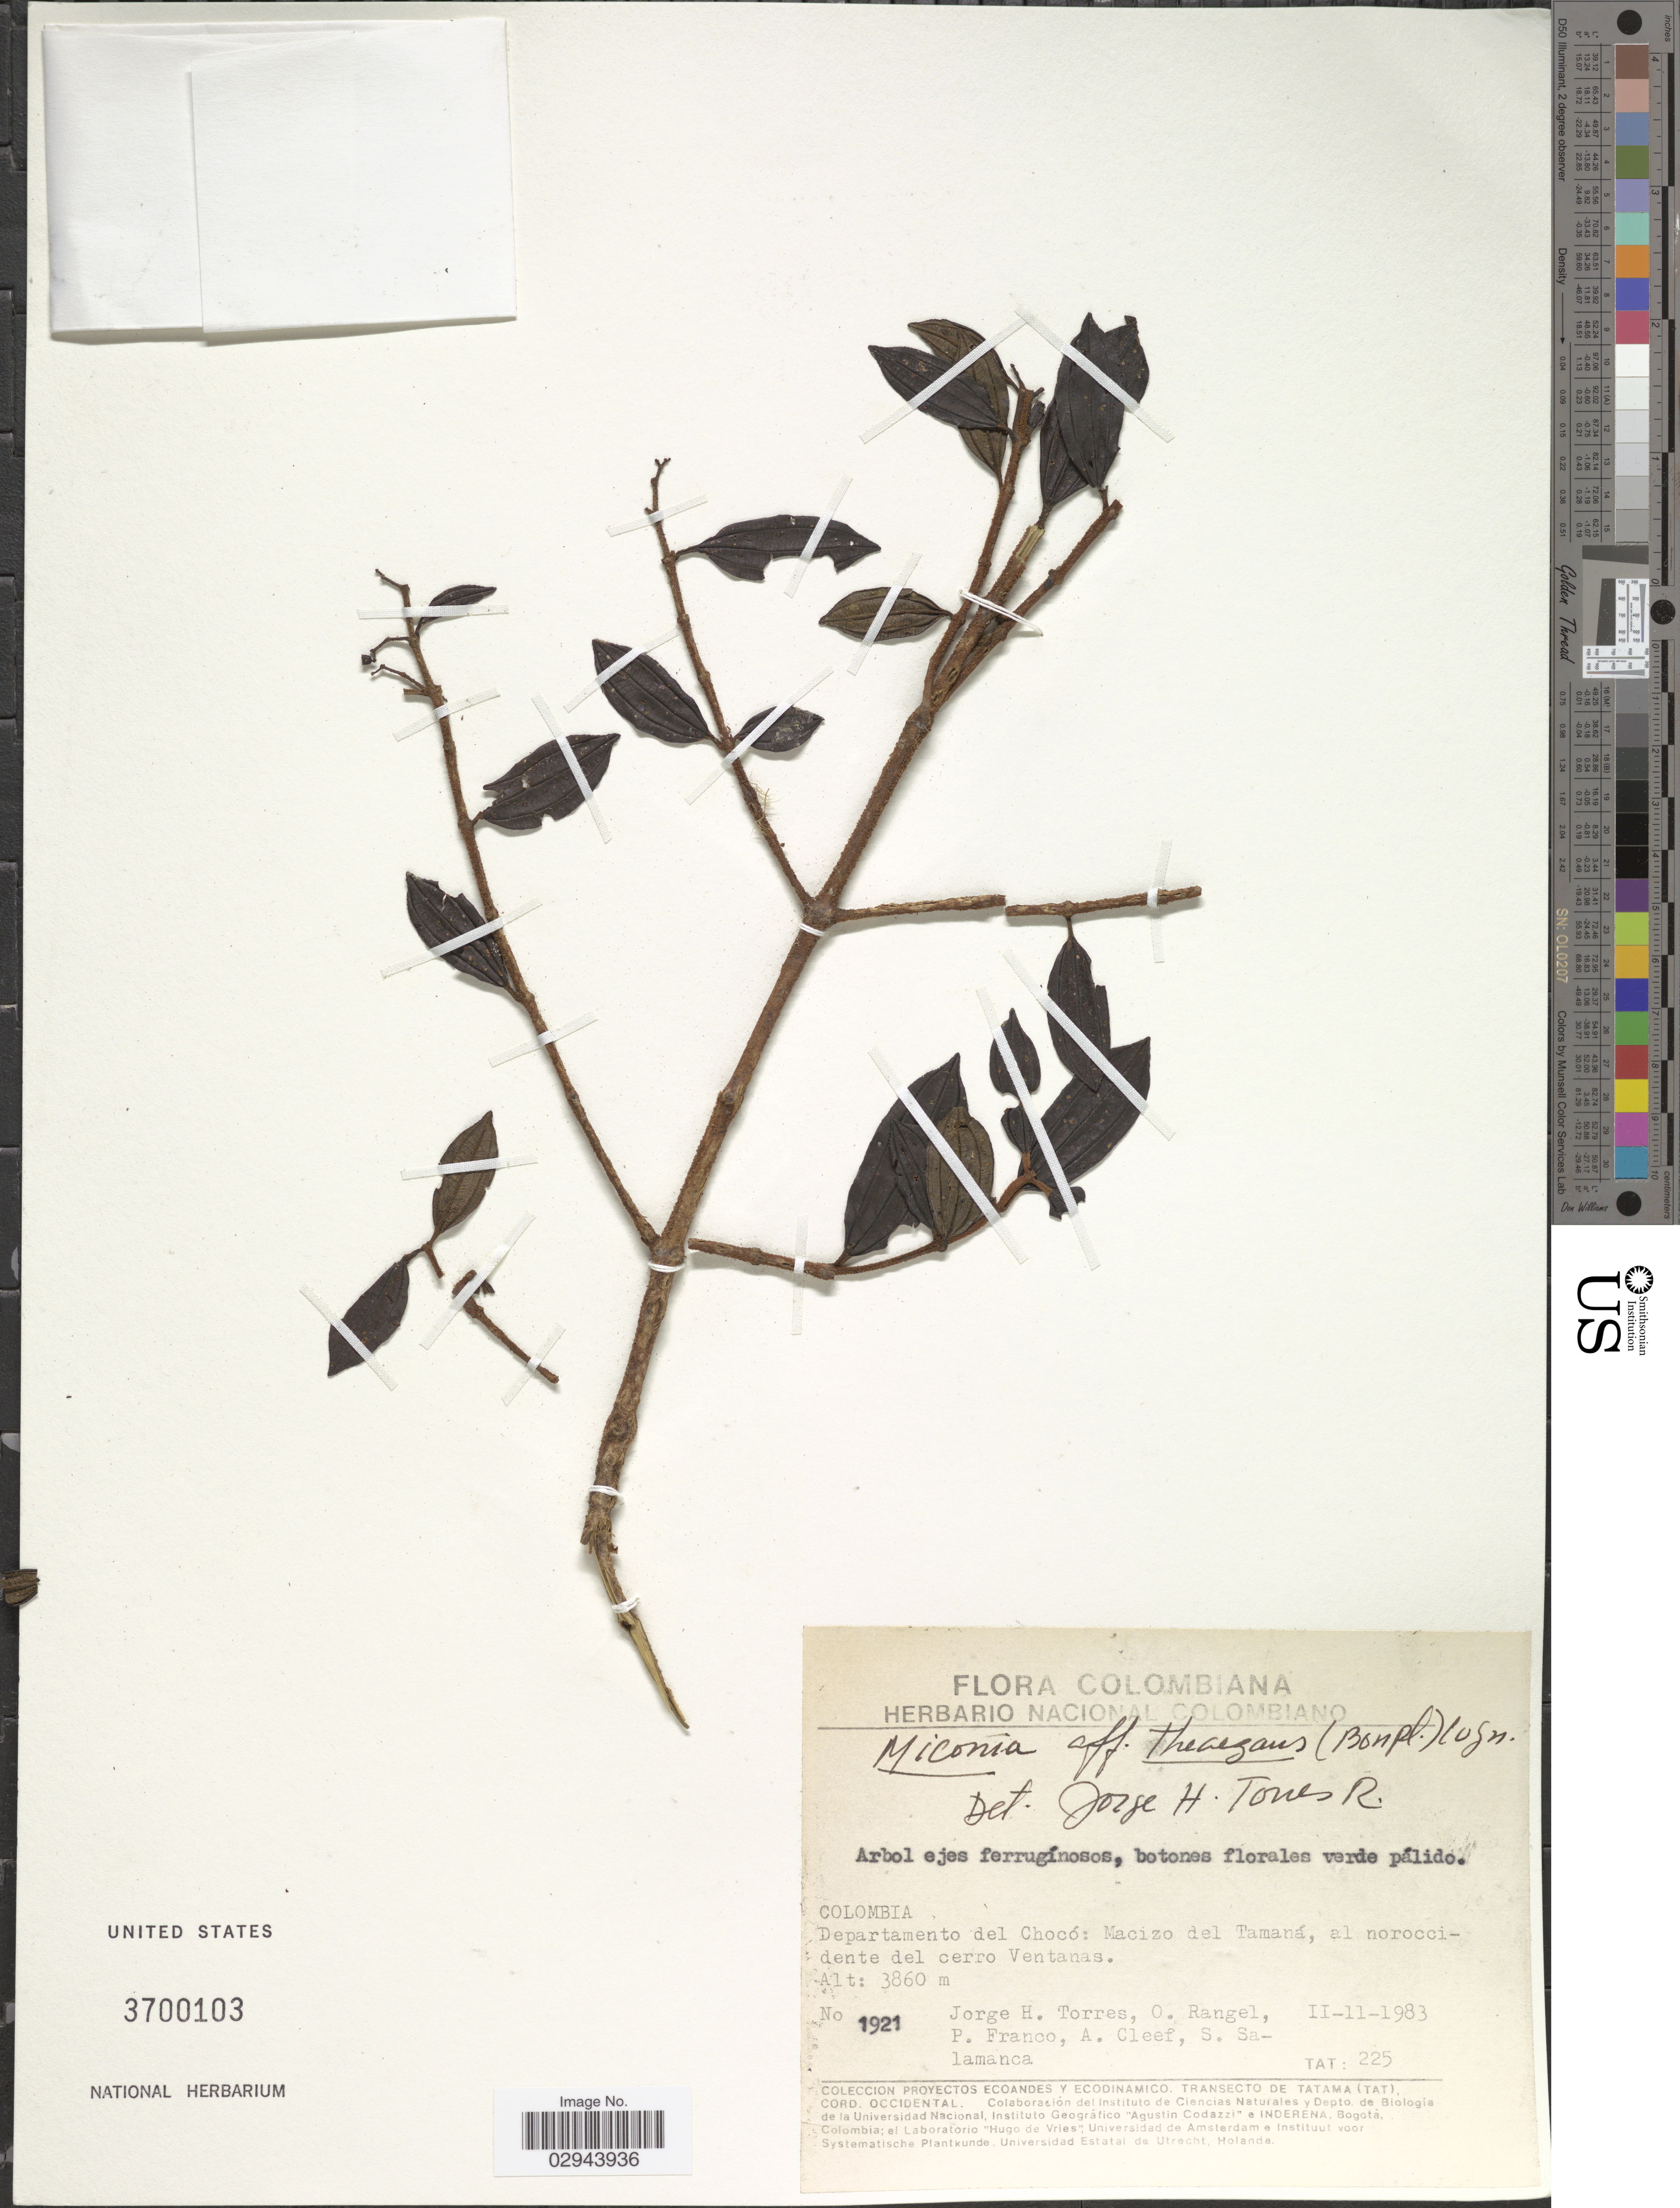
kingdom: Plantae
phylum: Tracheophyta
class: Magnoliopsida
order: Myrtales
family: Melastomataceae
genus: Miconia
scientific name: Miconia theizans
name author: (Bonpl.) Cogn.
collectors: J. Tores, O. Rangel, P. Franco, A. M. Cleef & S. Salamanca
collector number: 1921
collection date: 1983-02-11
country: Colombia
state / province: Chocó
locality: Departamento del Chocó, Macizo del Tamaná, al noroccidente del cerro Ventanas.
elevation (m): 3860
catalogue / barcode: US 3700103